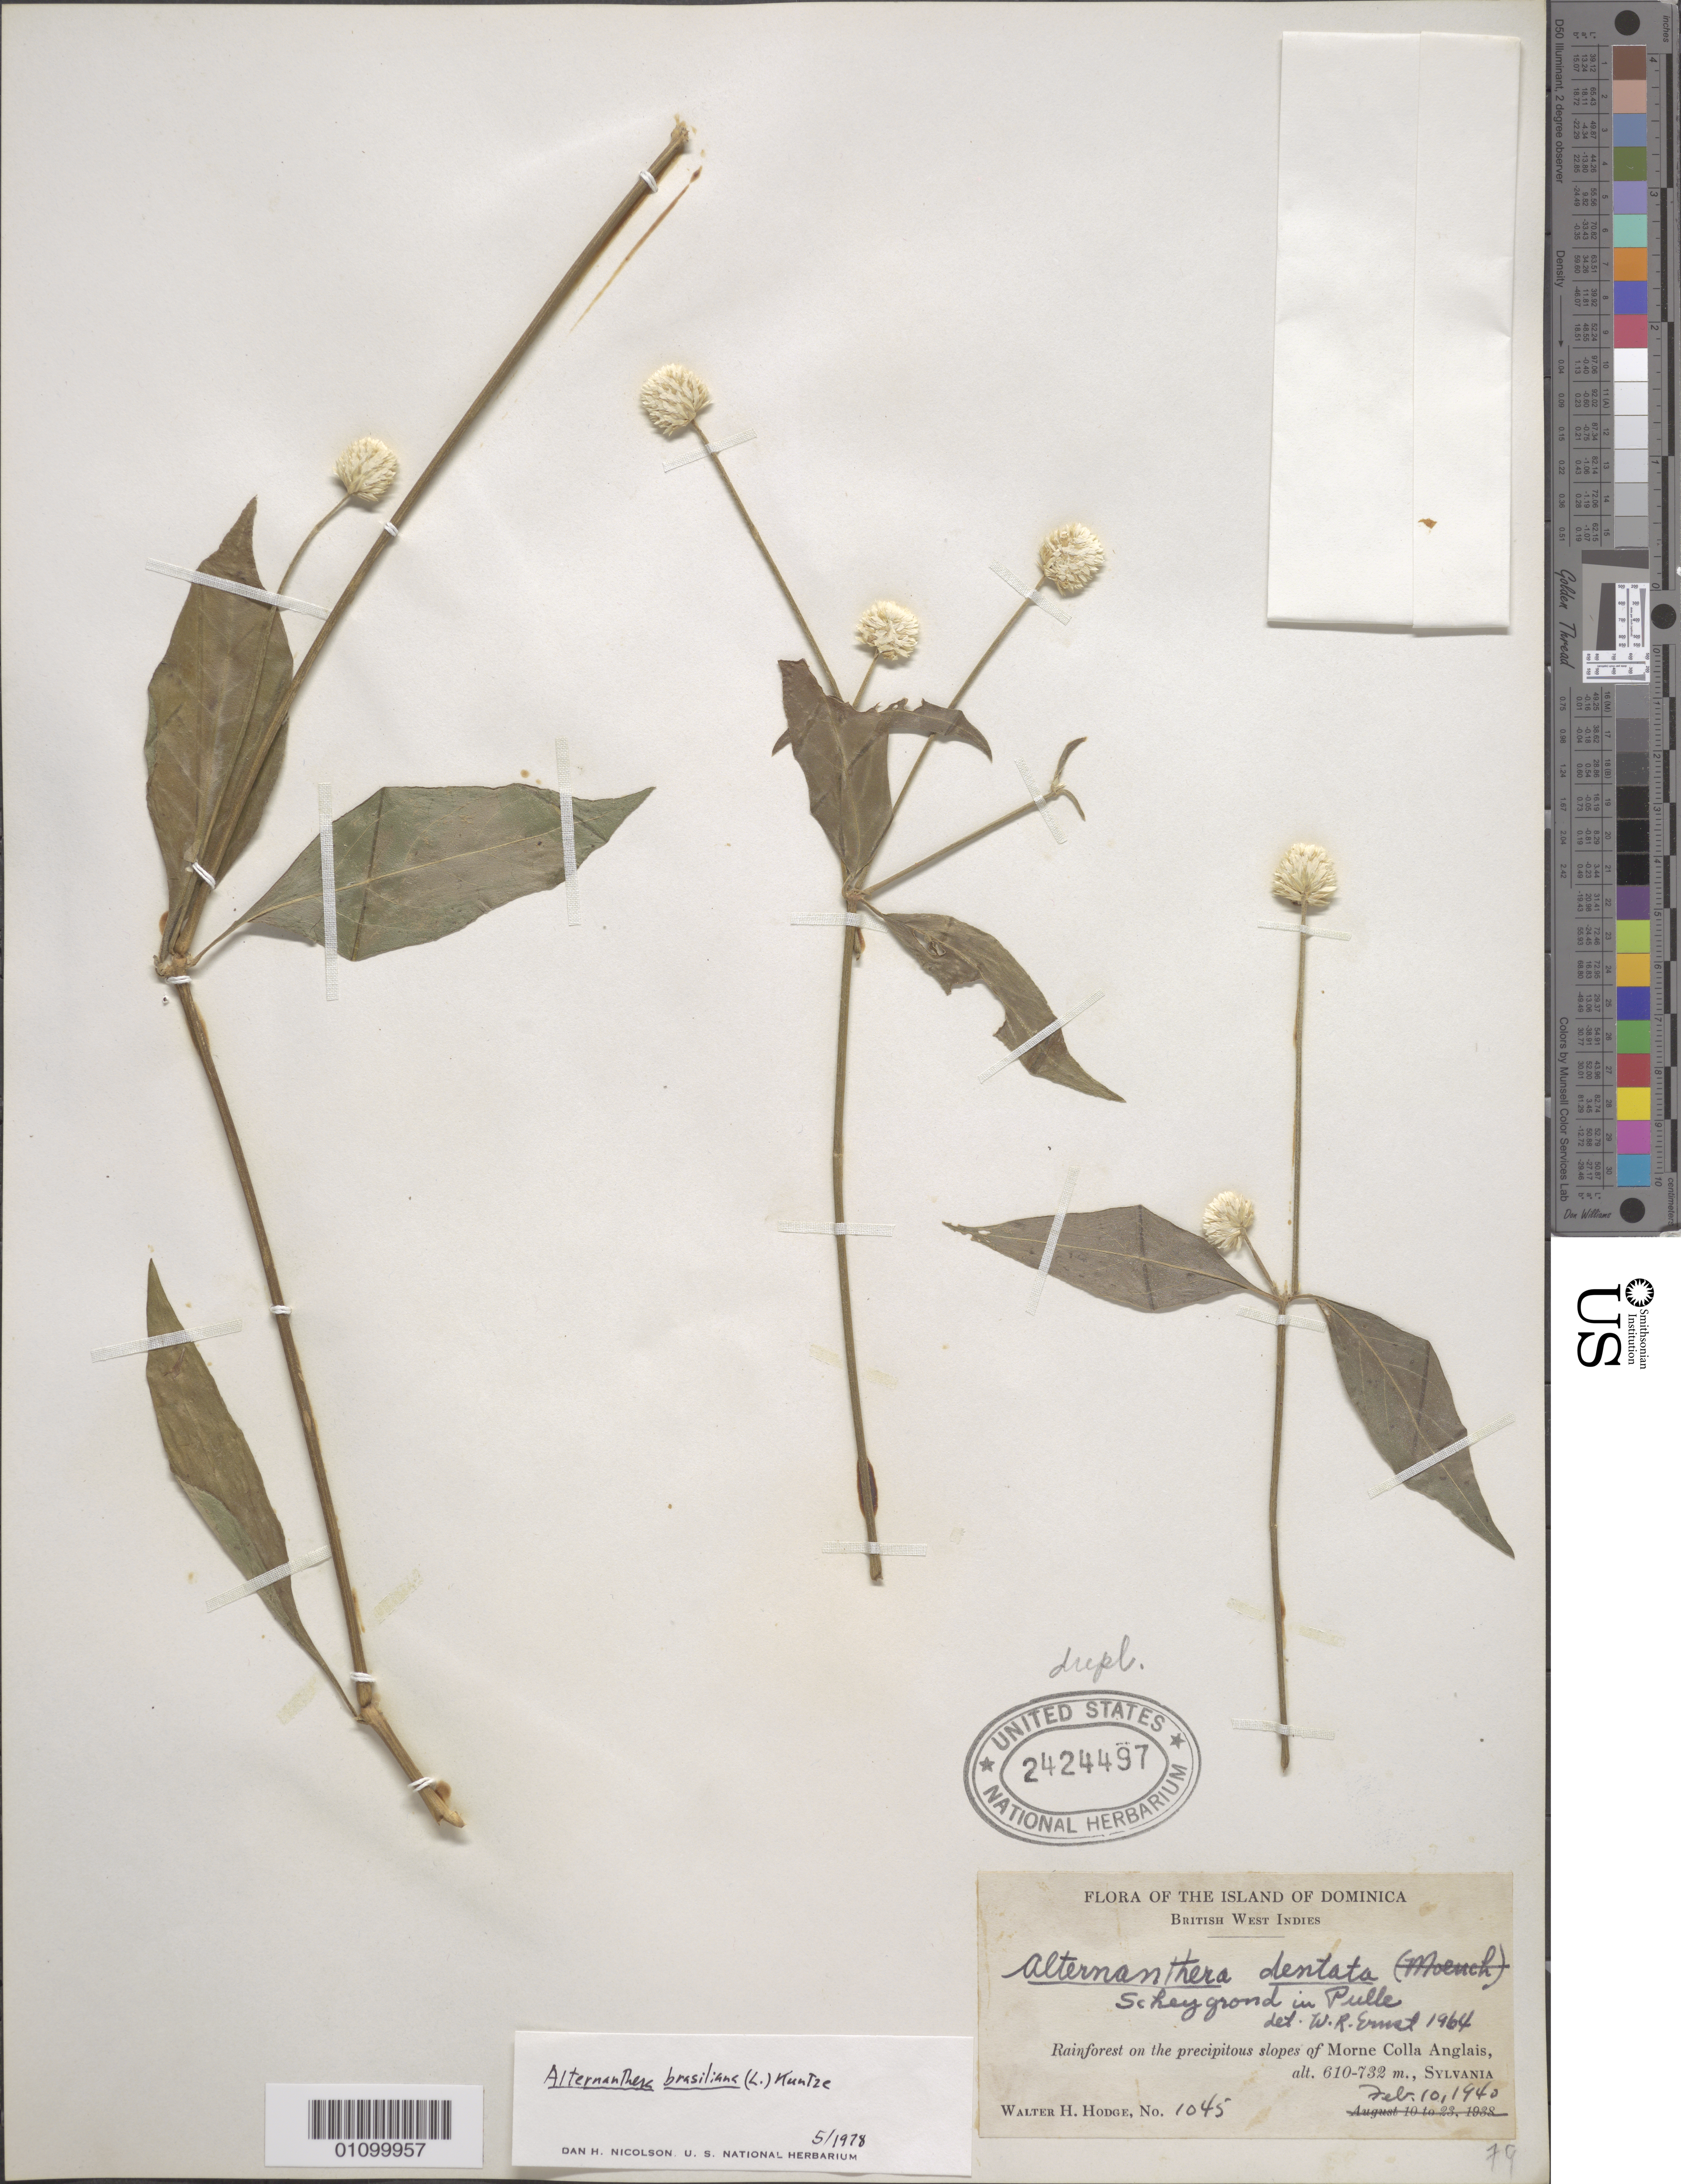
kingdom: Plantae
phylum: Tracheophyta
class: Magnoliopsida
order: Caryophyllales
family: Amaranthaceae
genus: Alternanthera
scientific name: Alternanthera brasiliana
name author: (L.) Kuntze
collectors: W. Hodge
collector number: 1045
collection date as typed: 10 Jan 1940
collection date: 1940-01-10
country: Dominica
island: Dominica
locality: Rainforest on the precipitous slopes of Morne Colla Anglais, Sylvania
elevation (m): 610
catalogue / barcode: US 2424497